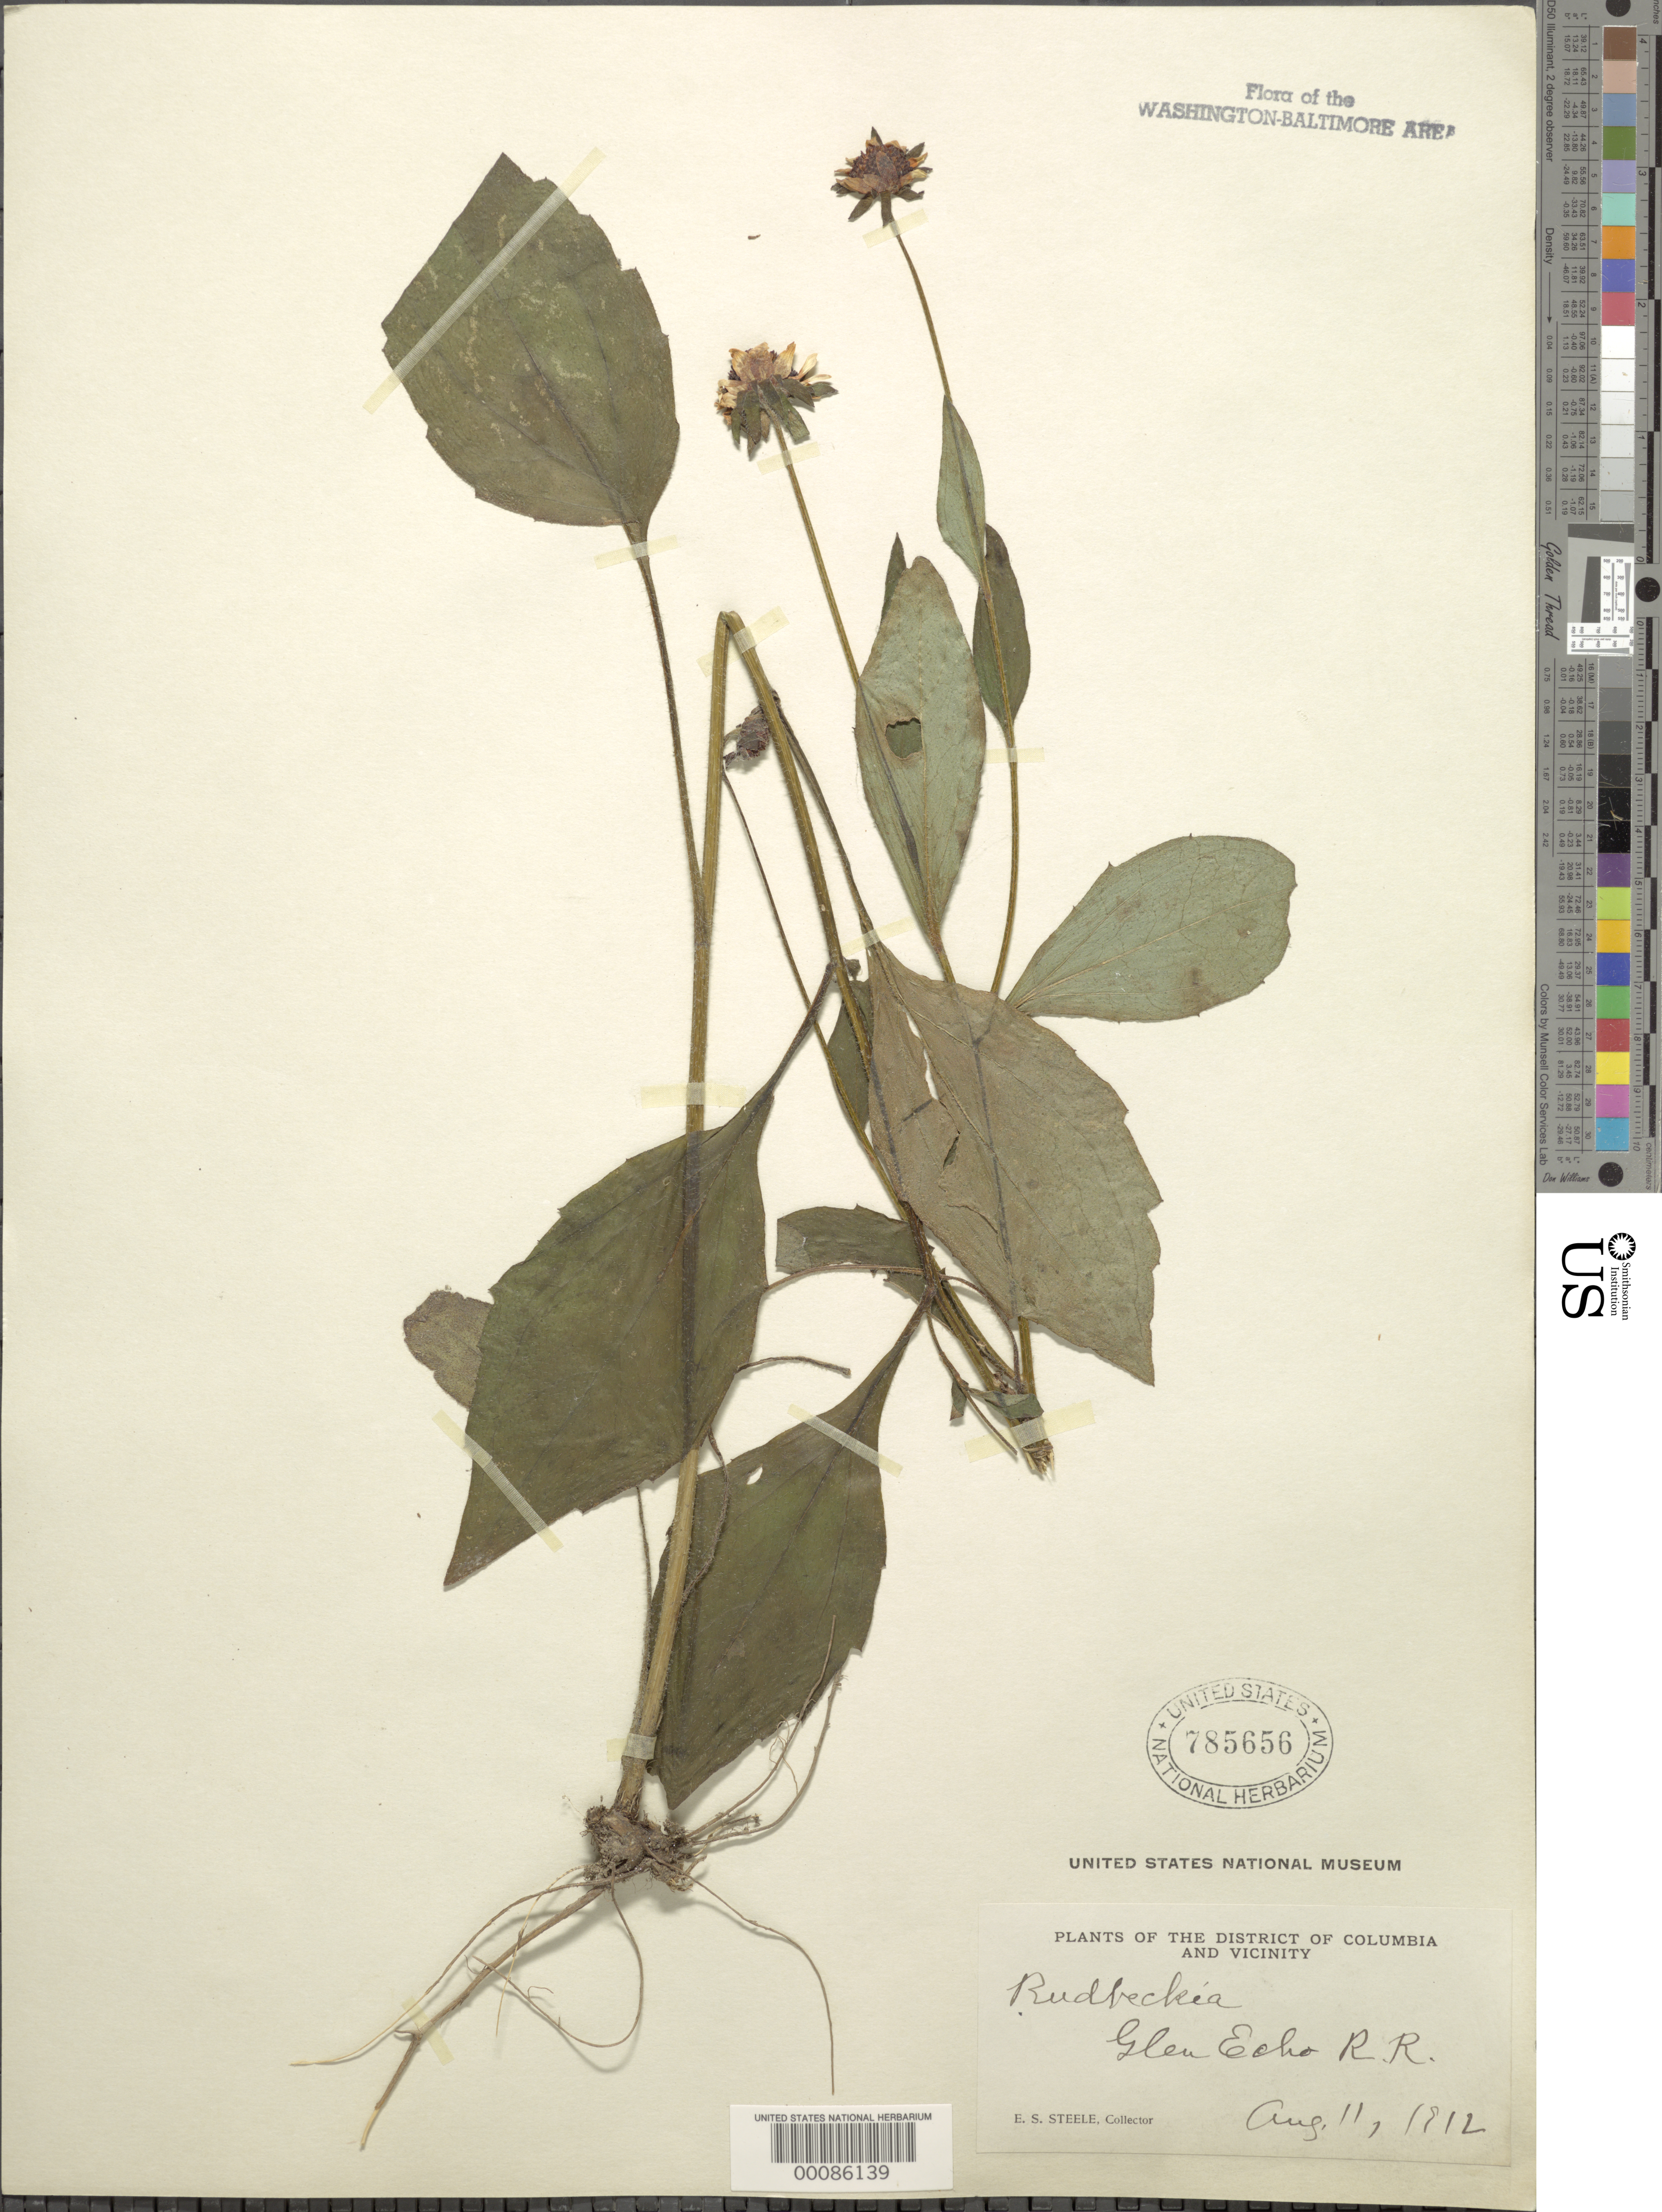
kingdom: Plantae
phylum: Tracheophyta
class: Magnoliopsida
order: Asterales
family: Asteraceae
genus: Rudbeckia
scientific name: Rudbeckia fulgida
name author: Aiton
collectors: E. Steele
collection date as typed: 11 Aug 1912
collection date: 1912-08-11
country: United States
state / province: Maryland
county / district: Montgomery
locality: Glen Echo Railroad C. & O. Canal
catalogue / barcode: US 785656